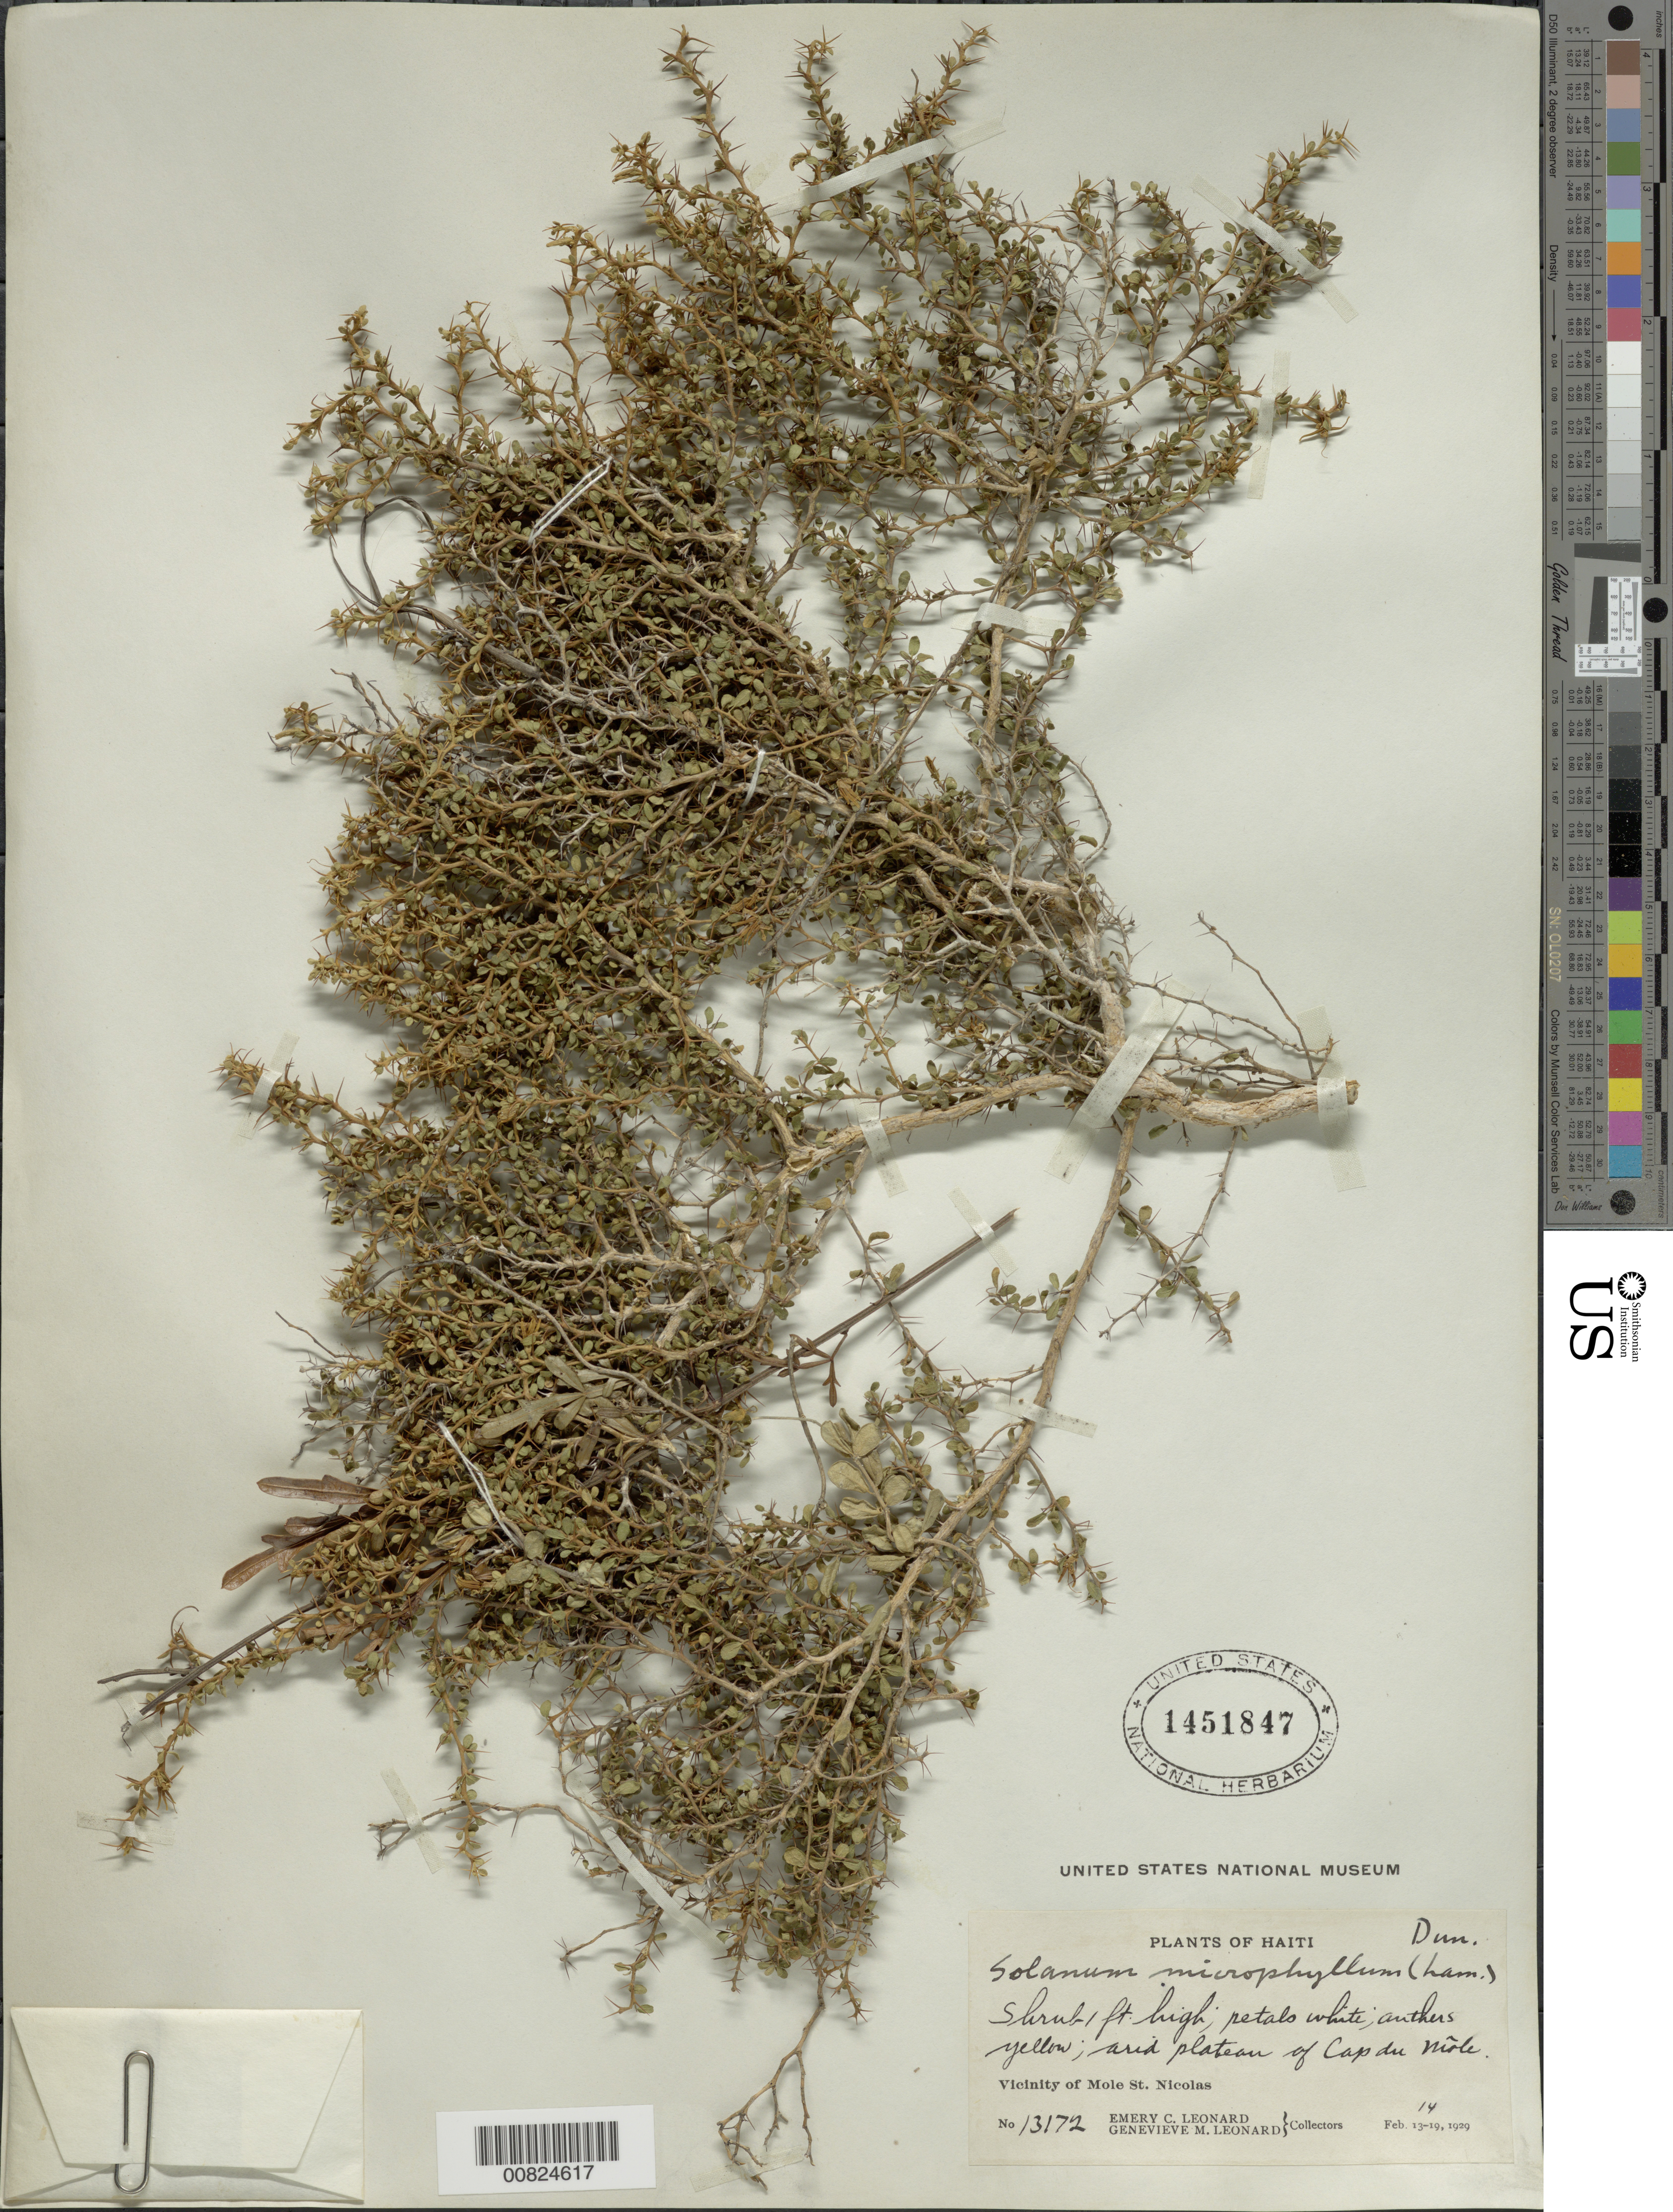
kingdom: Plantae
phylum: Tracheophyta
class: Magnoliopsida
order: Solanales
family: Solanaceae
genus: Solanum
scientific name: Solanum microphyllum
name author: Hawkes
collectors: E. C. Leonard & G. M. Leonard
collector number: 13172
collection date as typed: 14 Feb 1929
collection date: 1929-02-14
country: Haiti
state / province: Nord-Ouest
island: Hispaniola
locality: Vicinity of Mole St. Nicolas, Cap du Môle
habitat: Arid plateau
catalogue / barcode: US 1451847